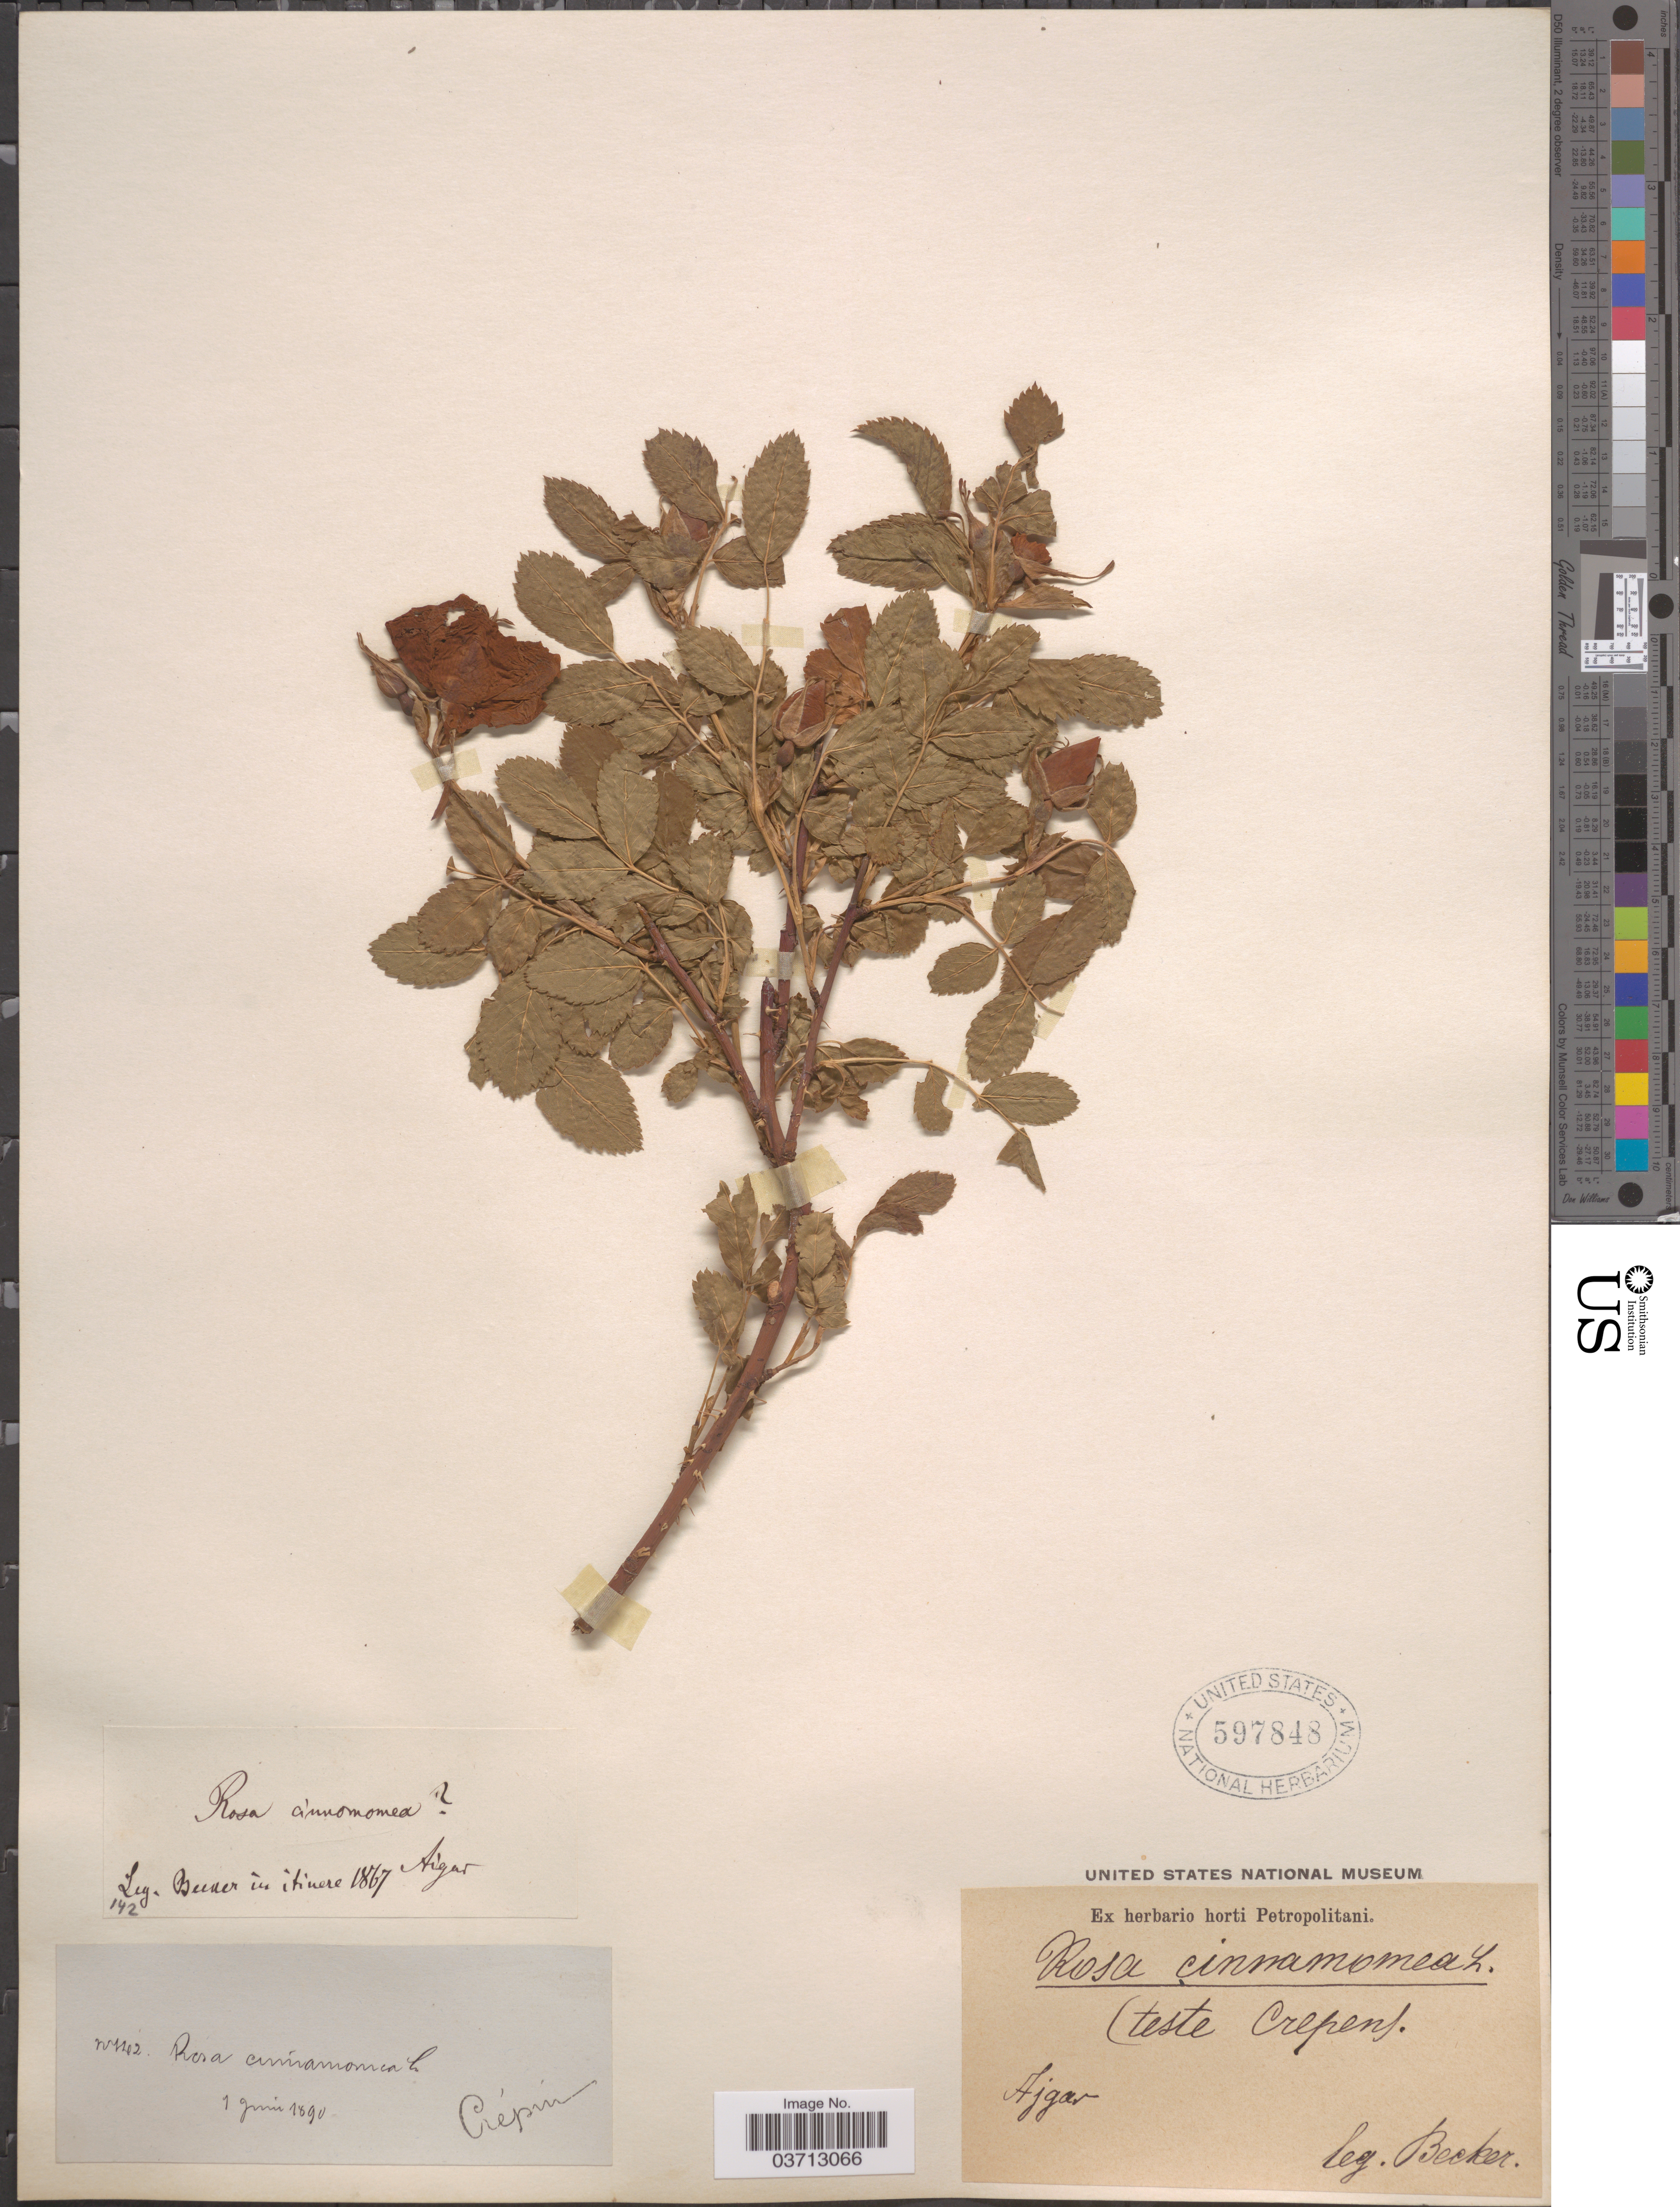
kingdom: Plantae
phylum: Tracheophyta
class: Magnoliopsida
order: Rosales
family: Rosaceae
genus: Rosa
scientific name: Rosa cinnamomea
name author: L.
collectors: -. Becker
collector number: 142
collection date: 1890-06-01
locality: Crépin. Ajgar.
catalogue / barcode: US 597848